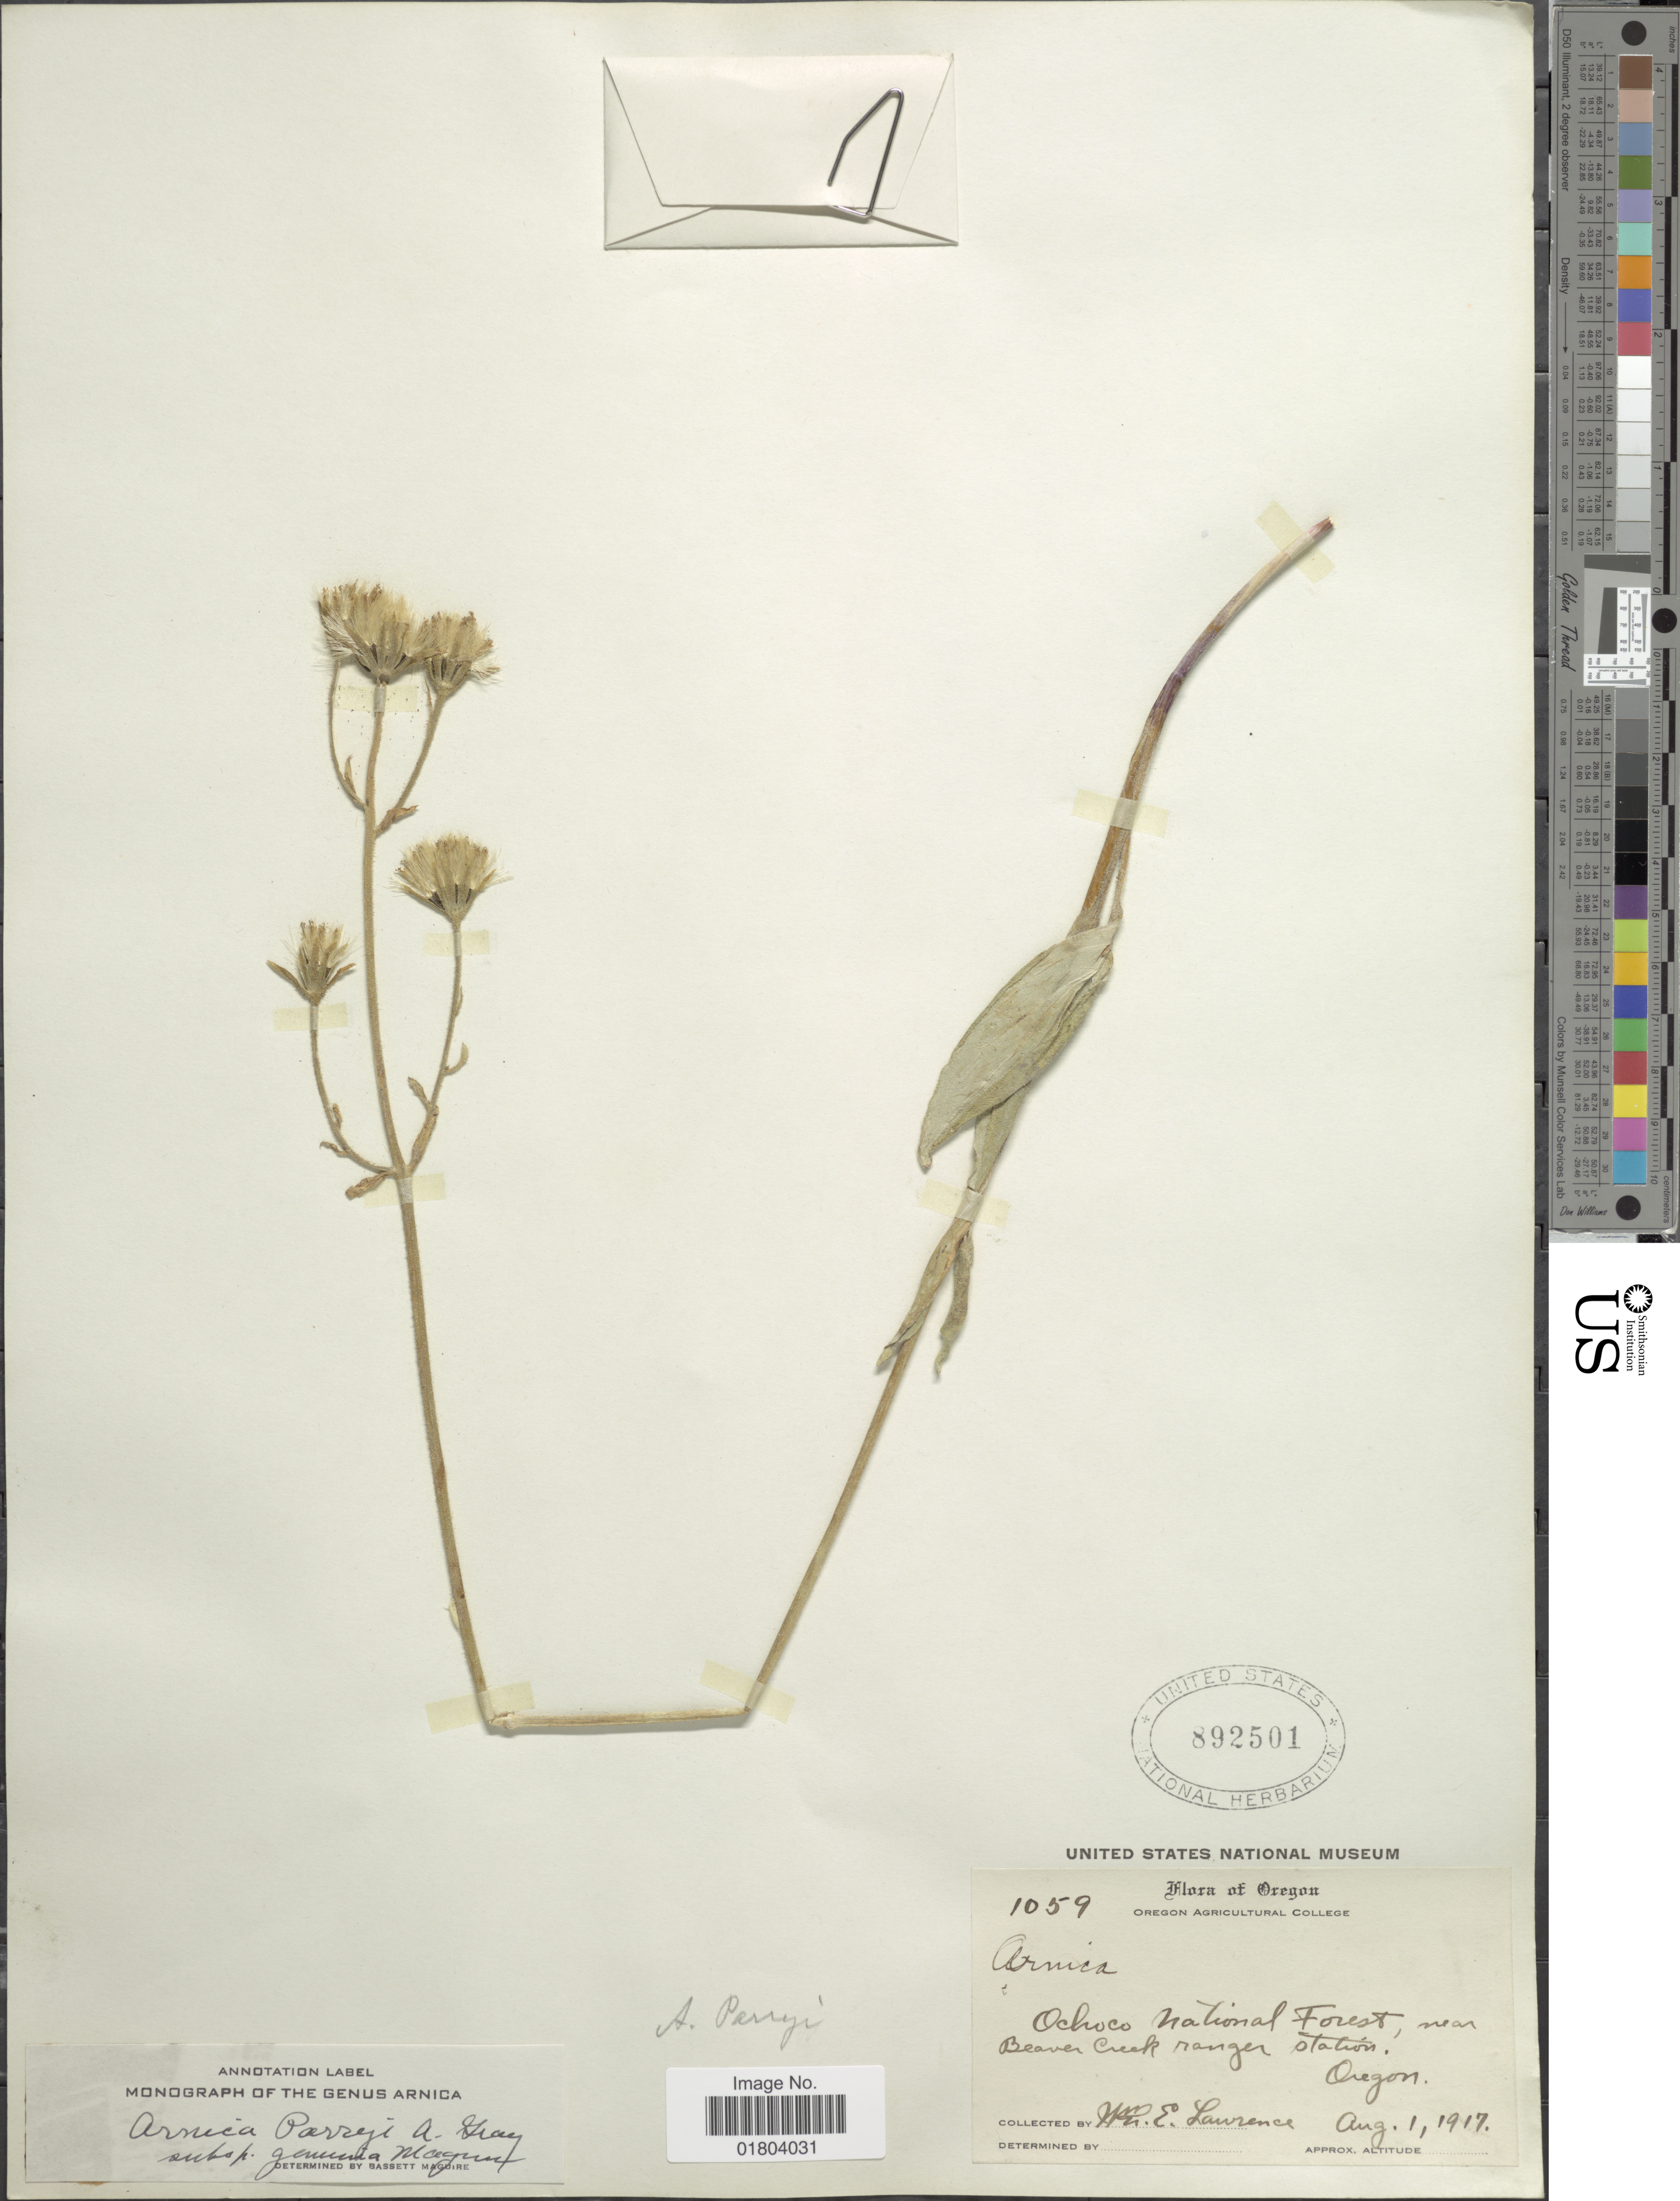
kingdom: Plantae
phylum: Tracheophyta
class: Magnoliopsida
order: Asterales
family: Asteraceae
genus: Arnica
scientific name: Arnica parryi subsp. genuina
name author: Maguire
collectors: A. Lawrance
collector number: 1059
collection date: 1917-08-01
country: United States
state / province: Oregon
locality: Ochoco National Forest, near Beaver Creek ranger station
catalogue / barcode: US 892501